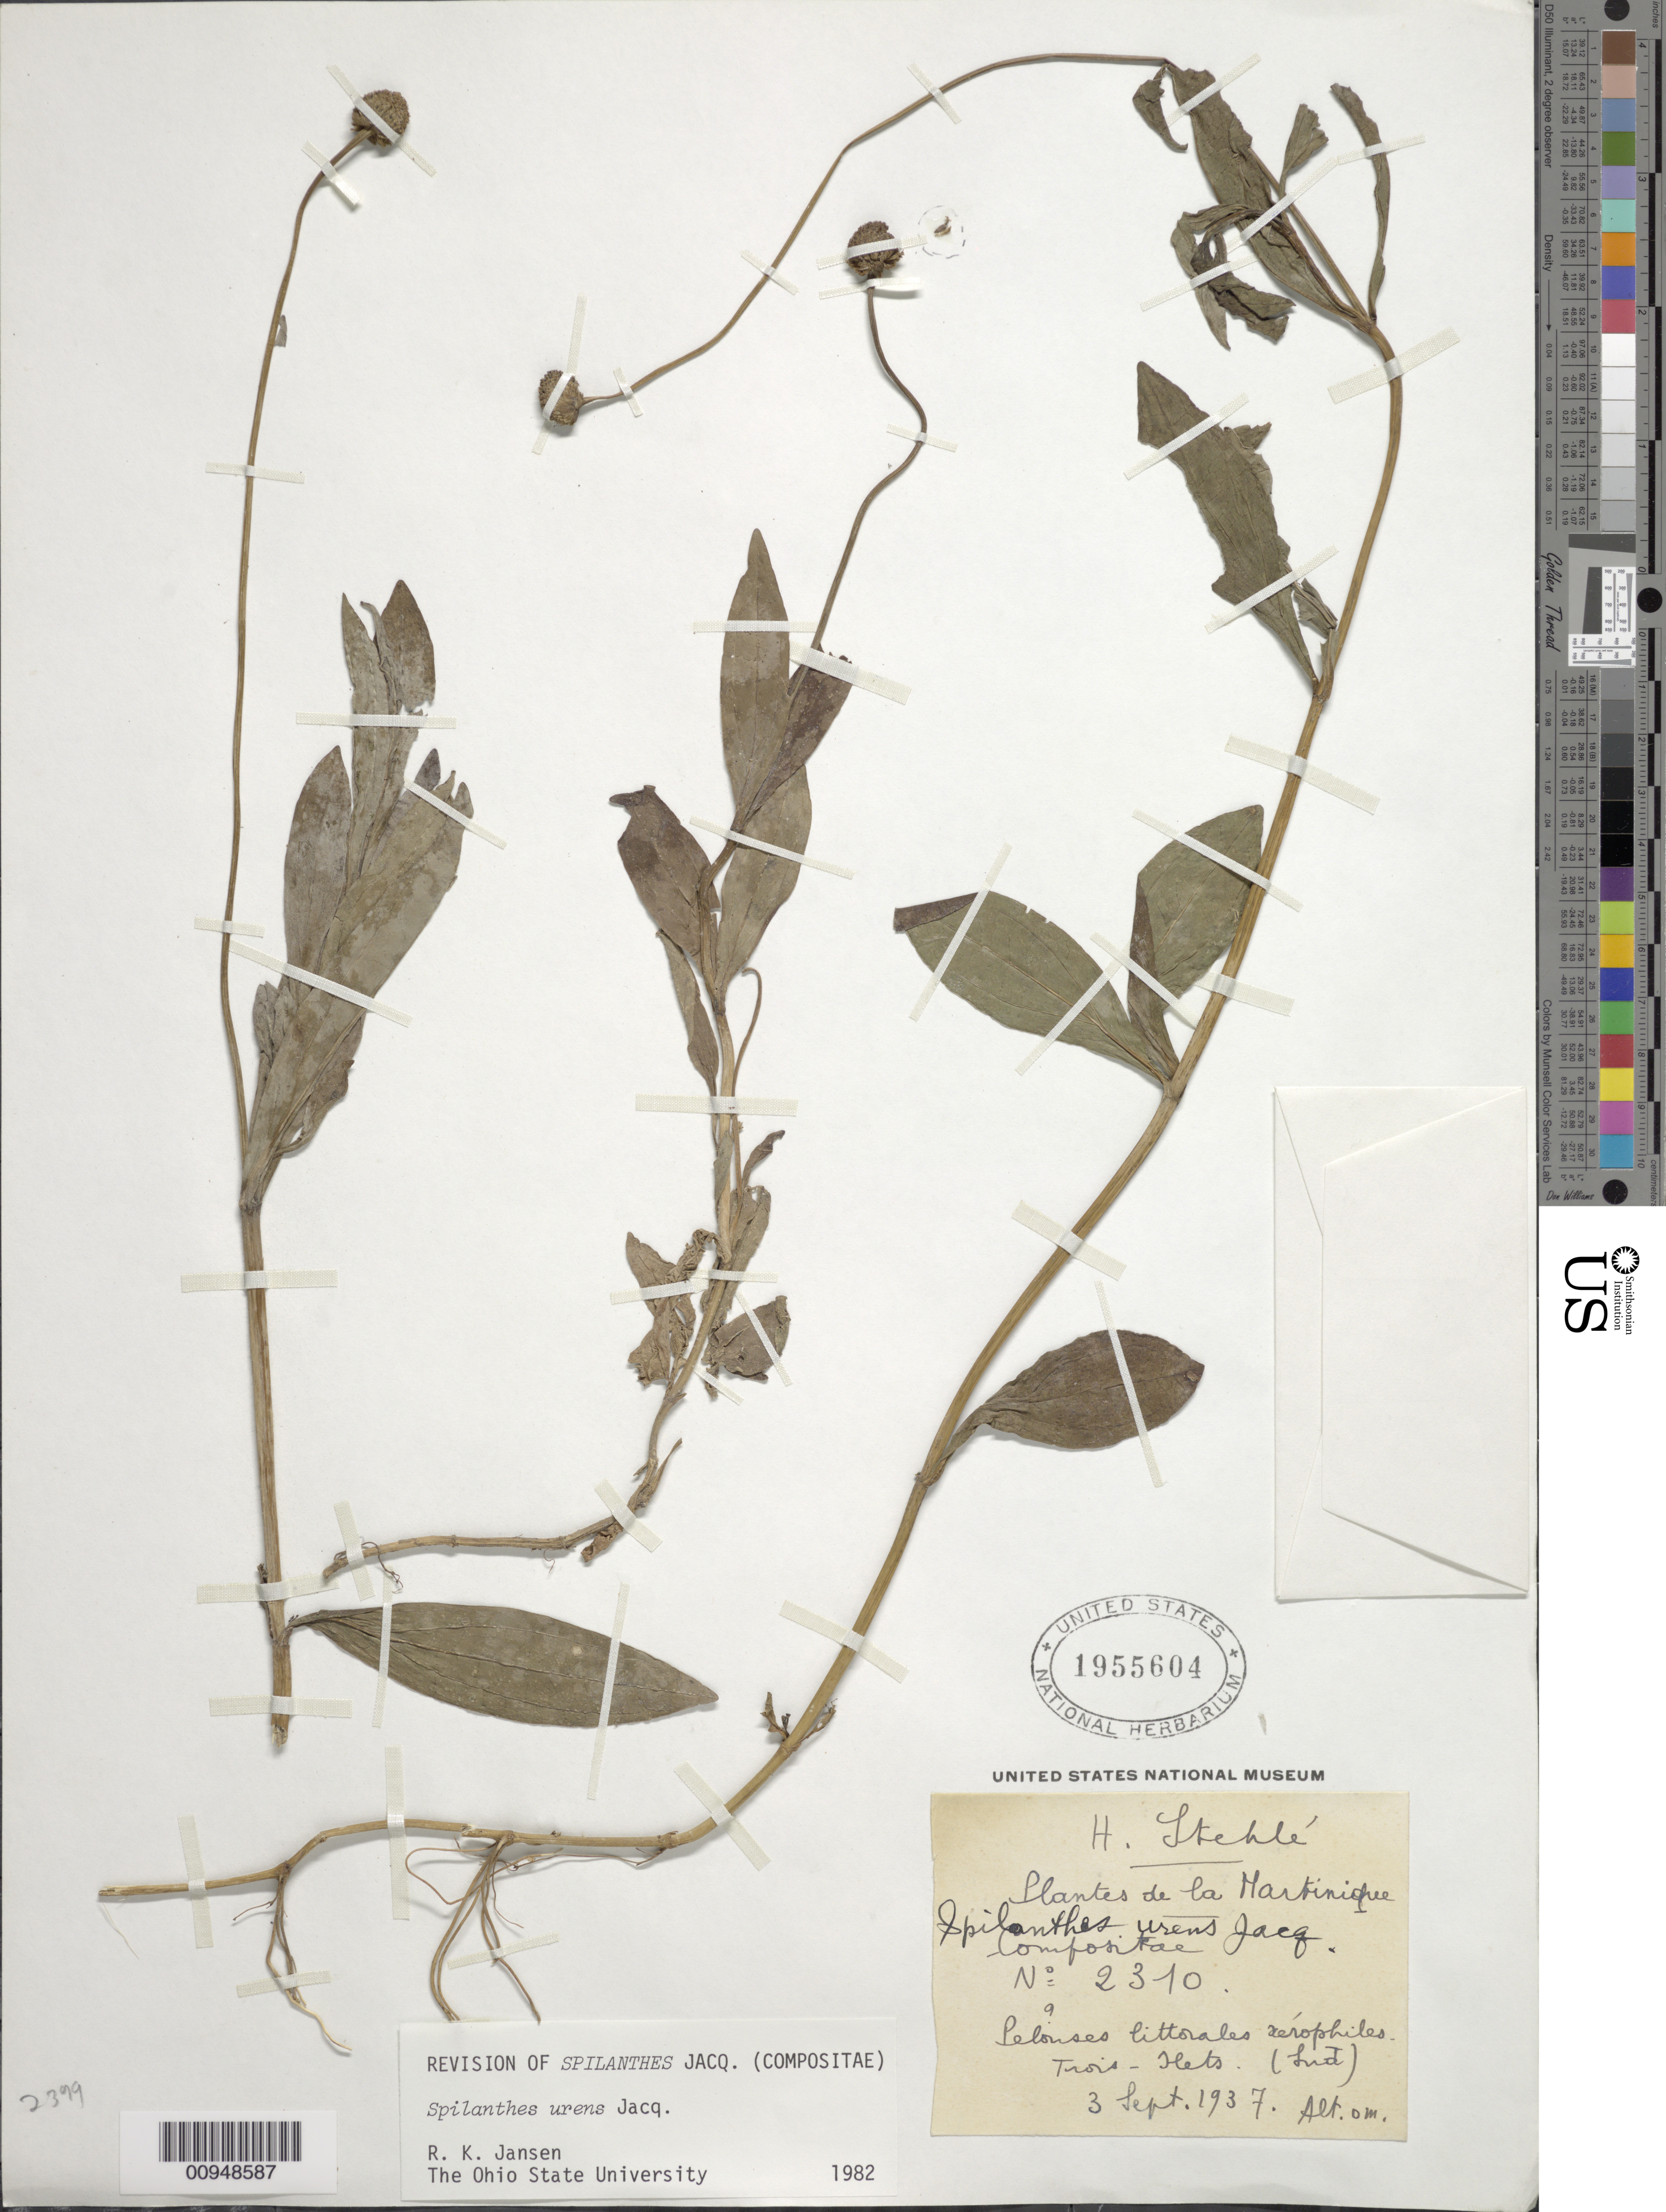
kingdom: Plantae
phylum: Tracheophyta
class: Magnoliopsida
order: Asterales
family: Asteraceae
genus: Spilanthes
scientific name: Spilanthes urens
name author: Jacq.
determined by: Jansen, R. K.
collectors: H. Stehlé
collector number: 2310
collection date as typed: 03 Sep 1937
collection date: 1937-09-03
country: Martinique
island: Martinique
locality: Trois Hets (Sud)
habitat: Pelouses littorales xérophiles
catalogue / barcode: US 1955604